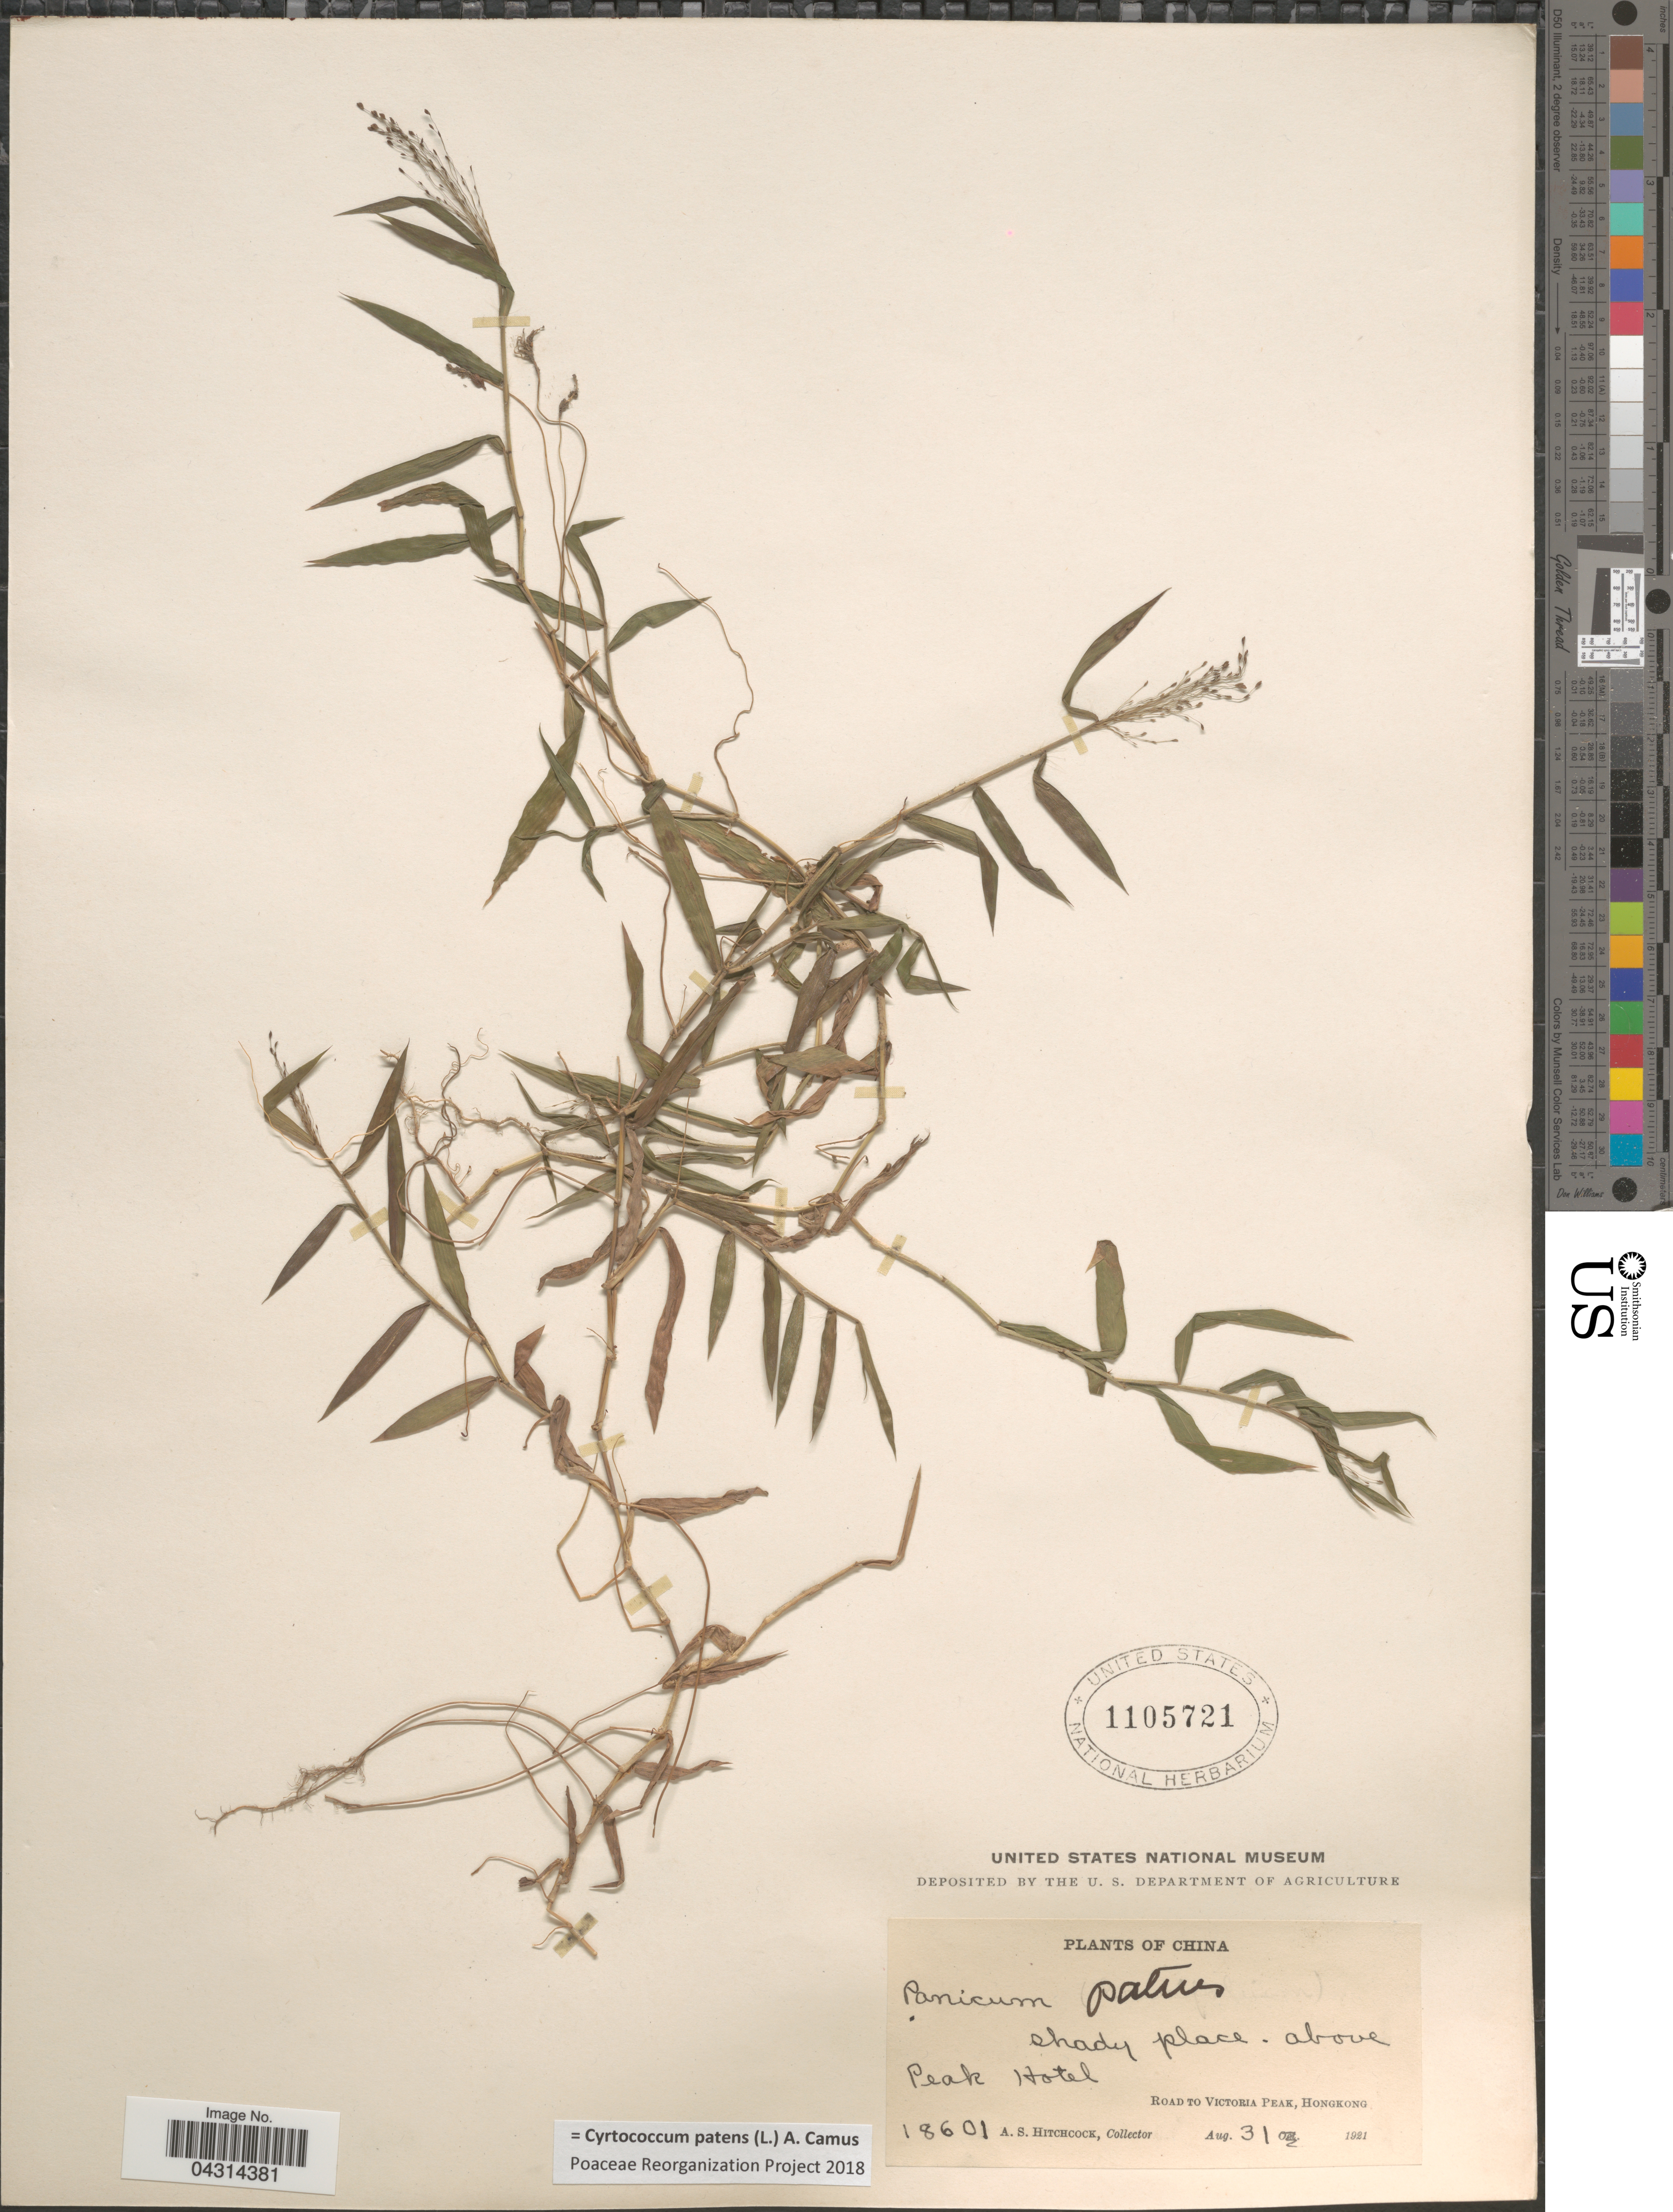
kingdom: Plantae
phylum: Tracheophyta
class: Liliopsida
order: Poales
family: Poaceae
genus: Cyrtococcum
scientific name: Cyrtococcum patens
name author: (L.) A. Camus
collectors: A. S. Hitchcock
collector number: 18601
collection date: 1921-08-31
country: China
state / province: Hong Kong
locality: Peak Hotel. Road to Victoria Peak, Hongkong.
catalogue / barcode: US 1105721